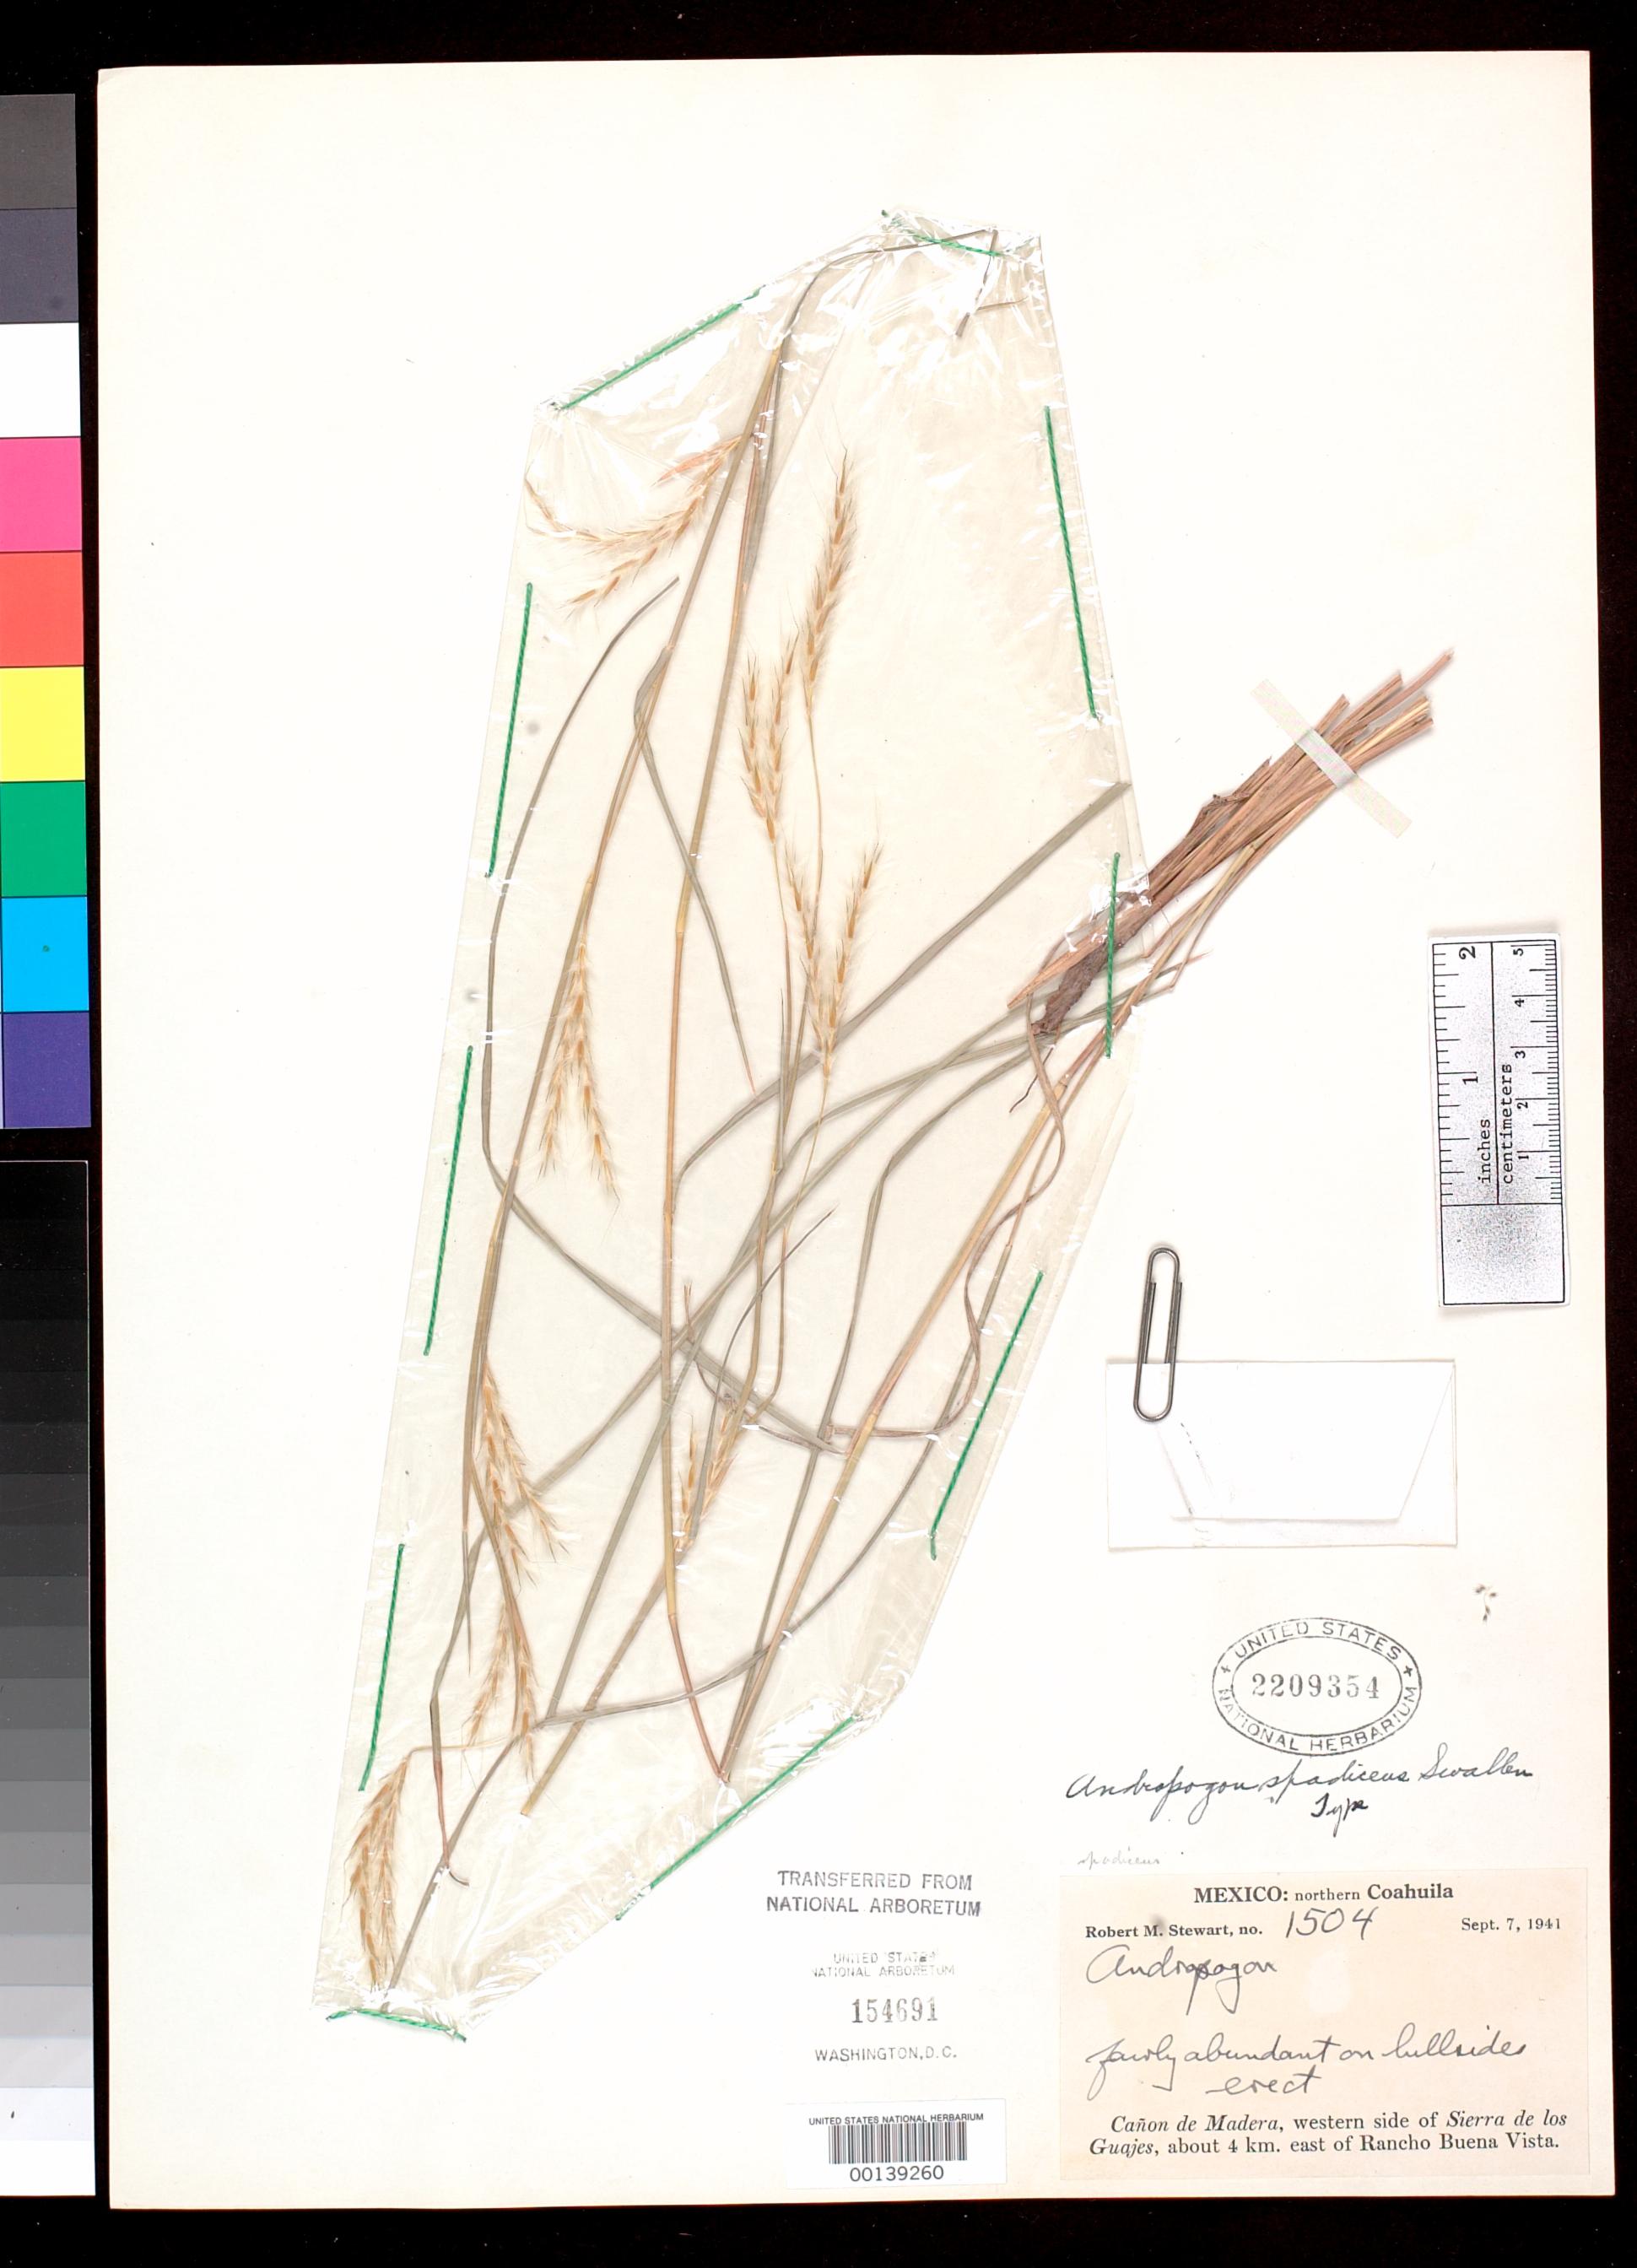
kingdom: Plantae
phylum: Tracheophyta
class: Liliopsida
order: Poales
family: Poaceae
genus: Andropogon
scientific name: Andropogon spadiceus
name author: Swallen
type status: Holotype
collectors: R. M. Stewart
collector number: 1504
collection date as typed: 07 Sep 1941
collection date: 1941-09-07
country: Mexico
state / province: Coahuila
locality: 4 km E of Rancho Buena Vista.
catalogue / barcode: US 2209354